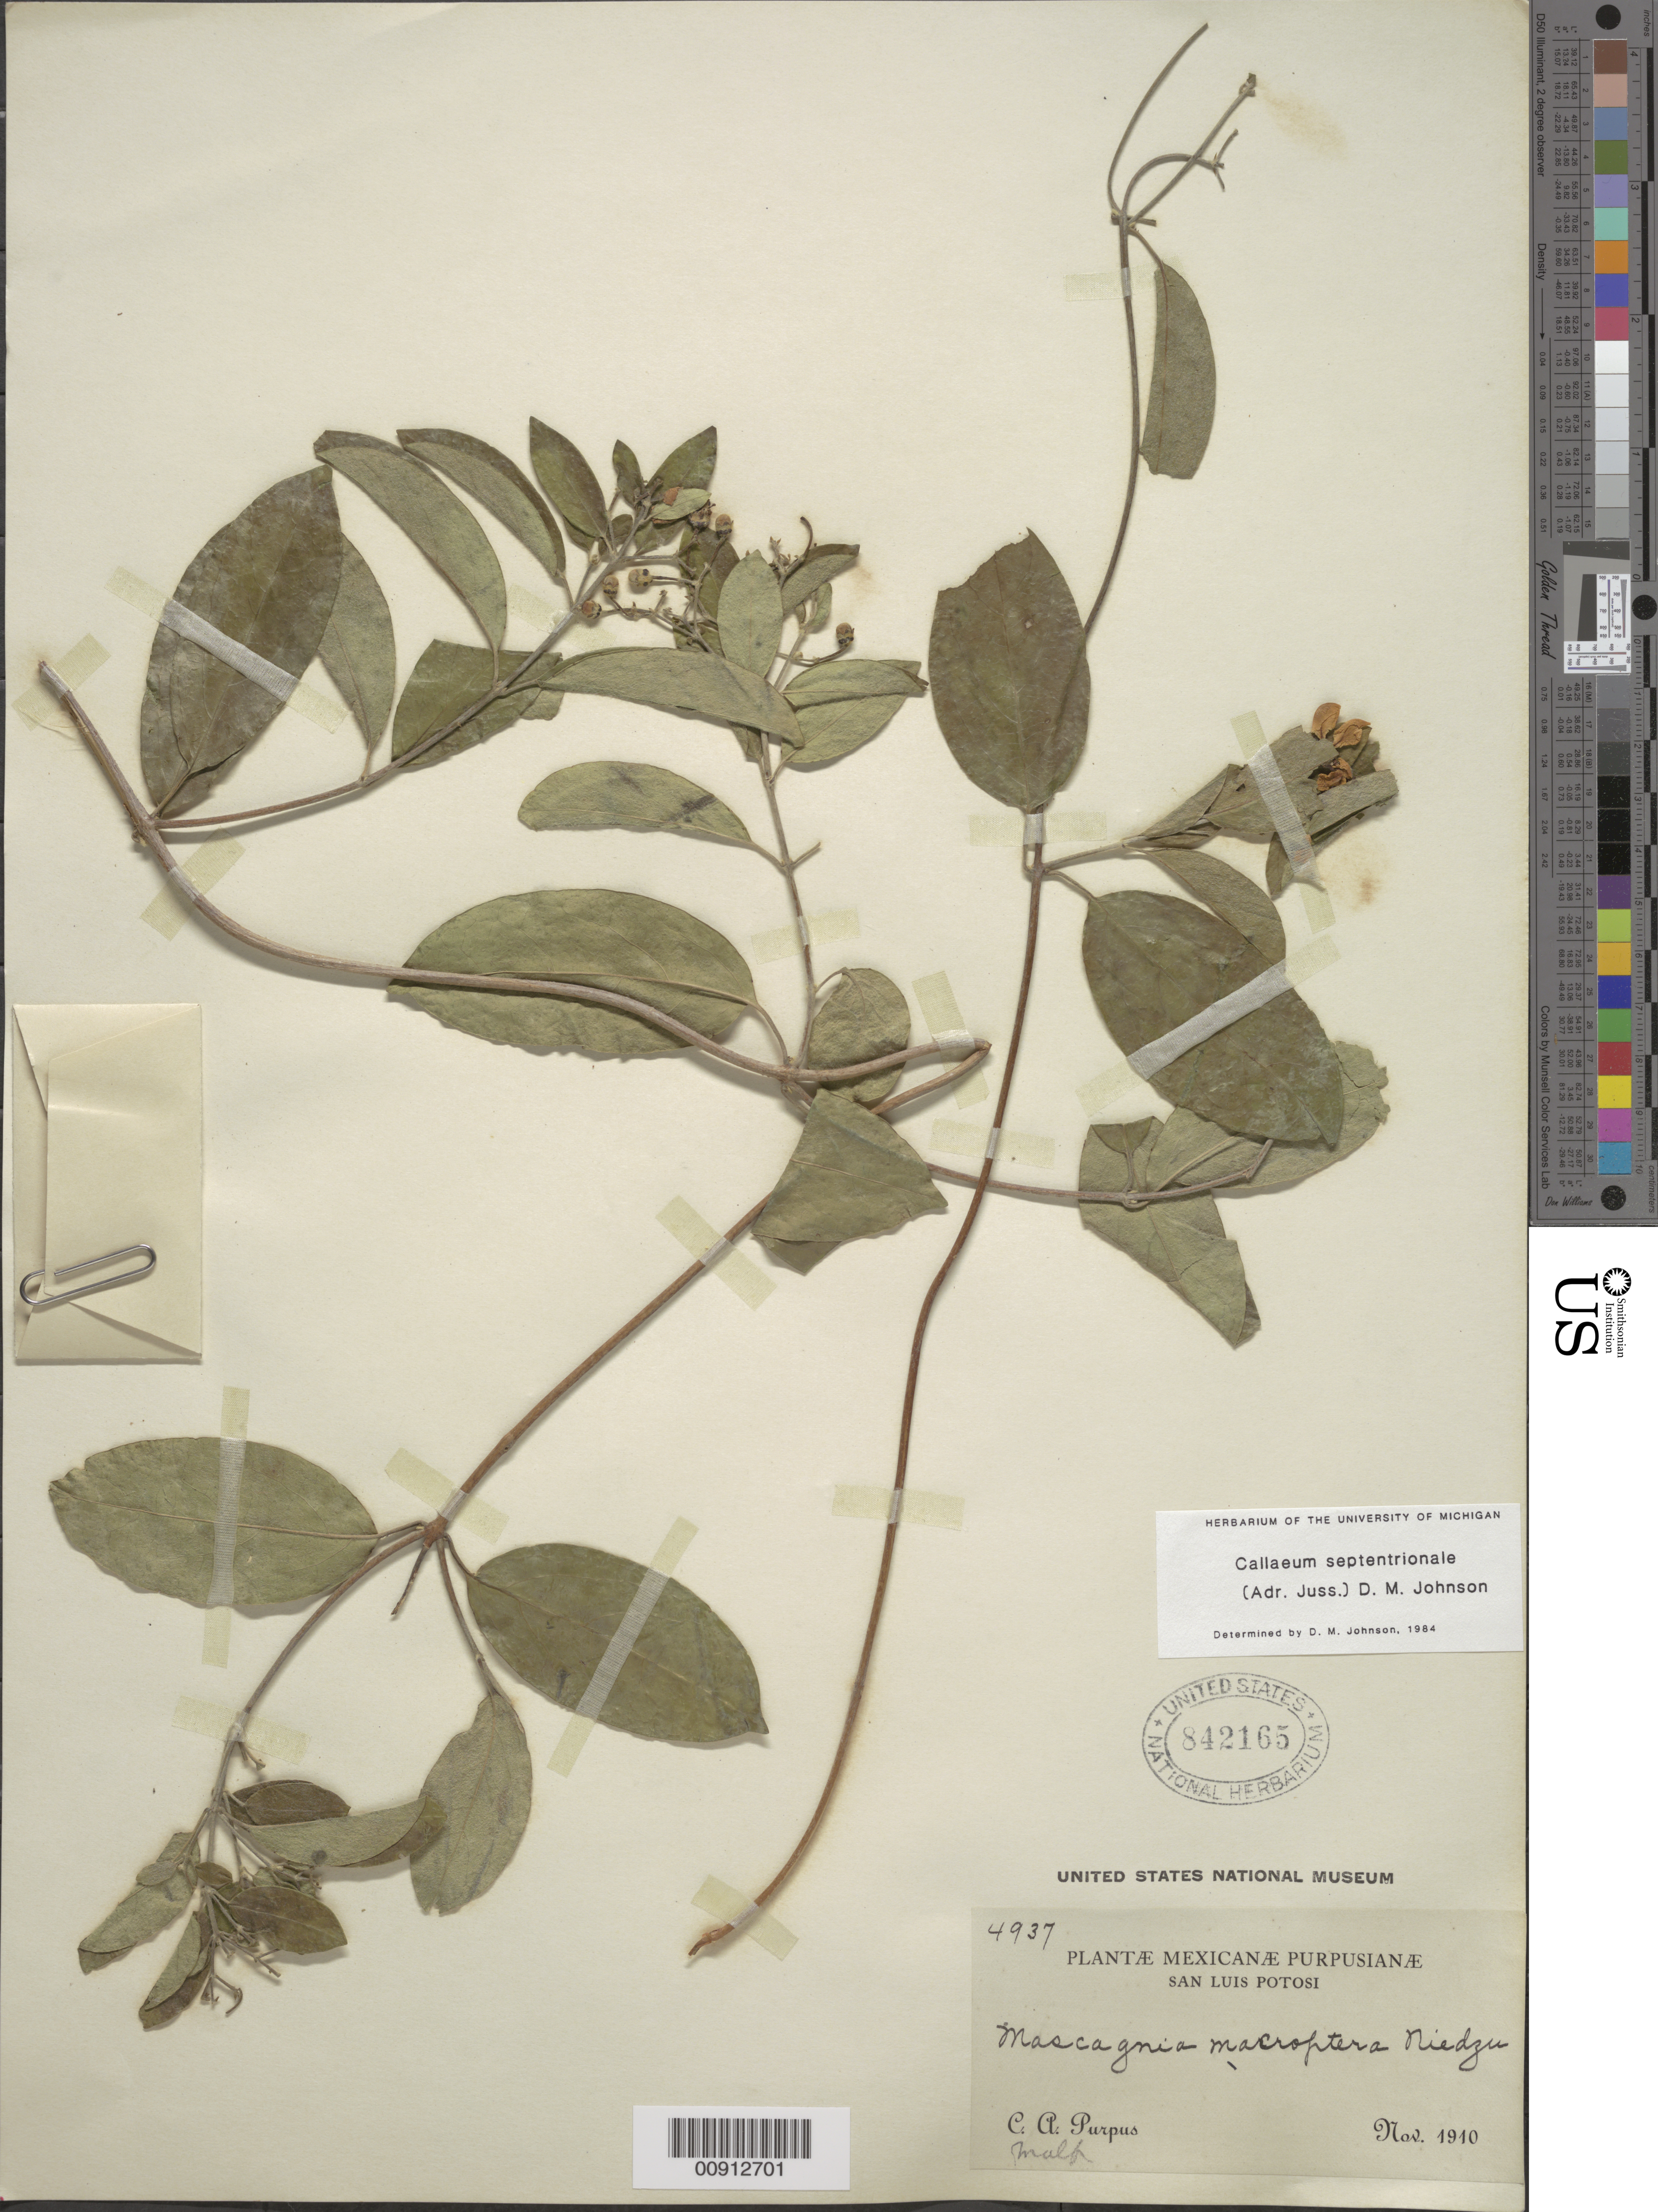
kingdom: Plantae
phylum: Tracheophyta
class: Magnoliopsida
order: Malpighiales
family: Malpighiaceae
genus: Callaeum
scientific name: Callaeum septentrionale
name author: (A. Juss.) D.M. Johnson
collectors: C. A. Purpus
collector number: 4937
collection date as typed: Nov 1910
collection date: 1910-11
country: Mexico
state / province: San Luis Potosí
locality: San Luis Potosí.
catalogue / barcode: US 842165